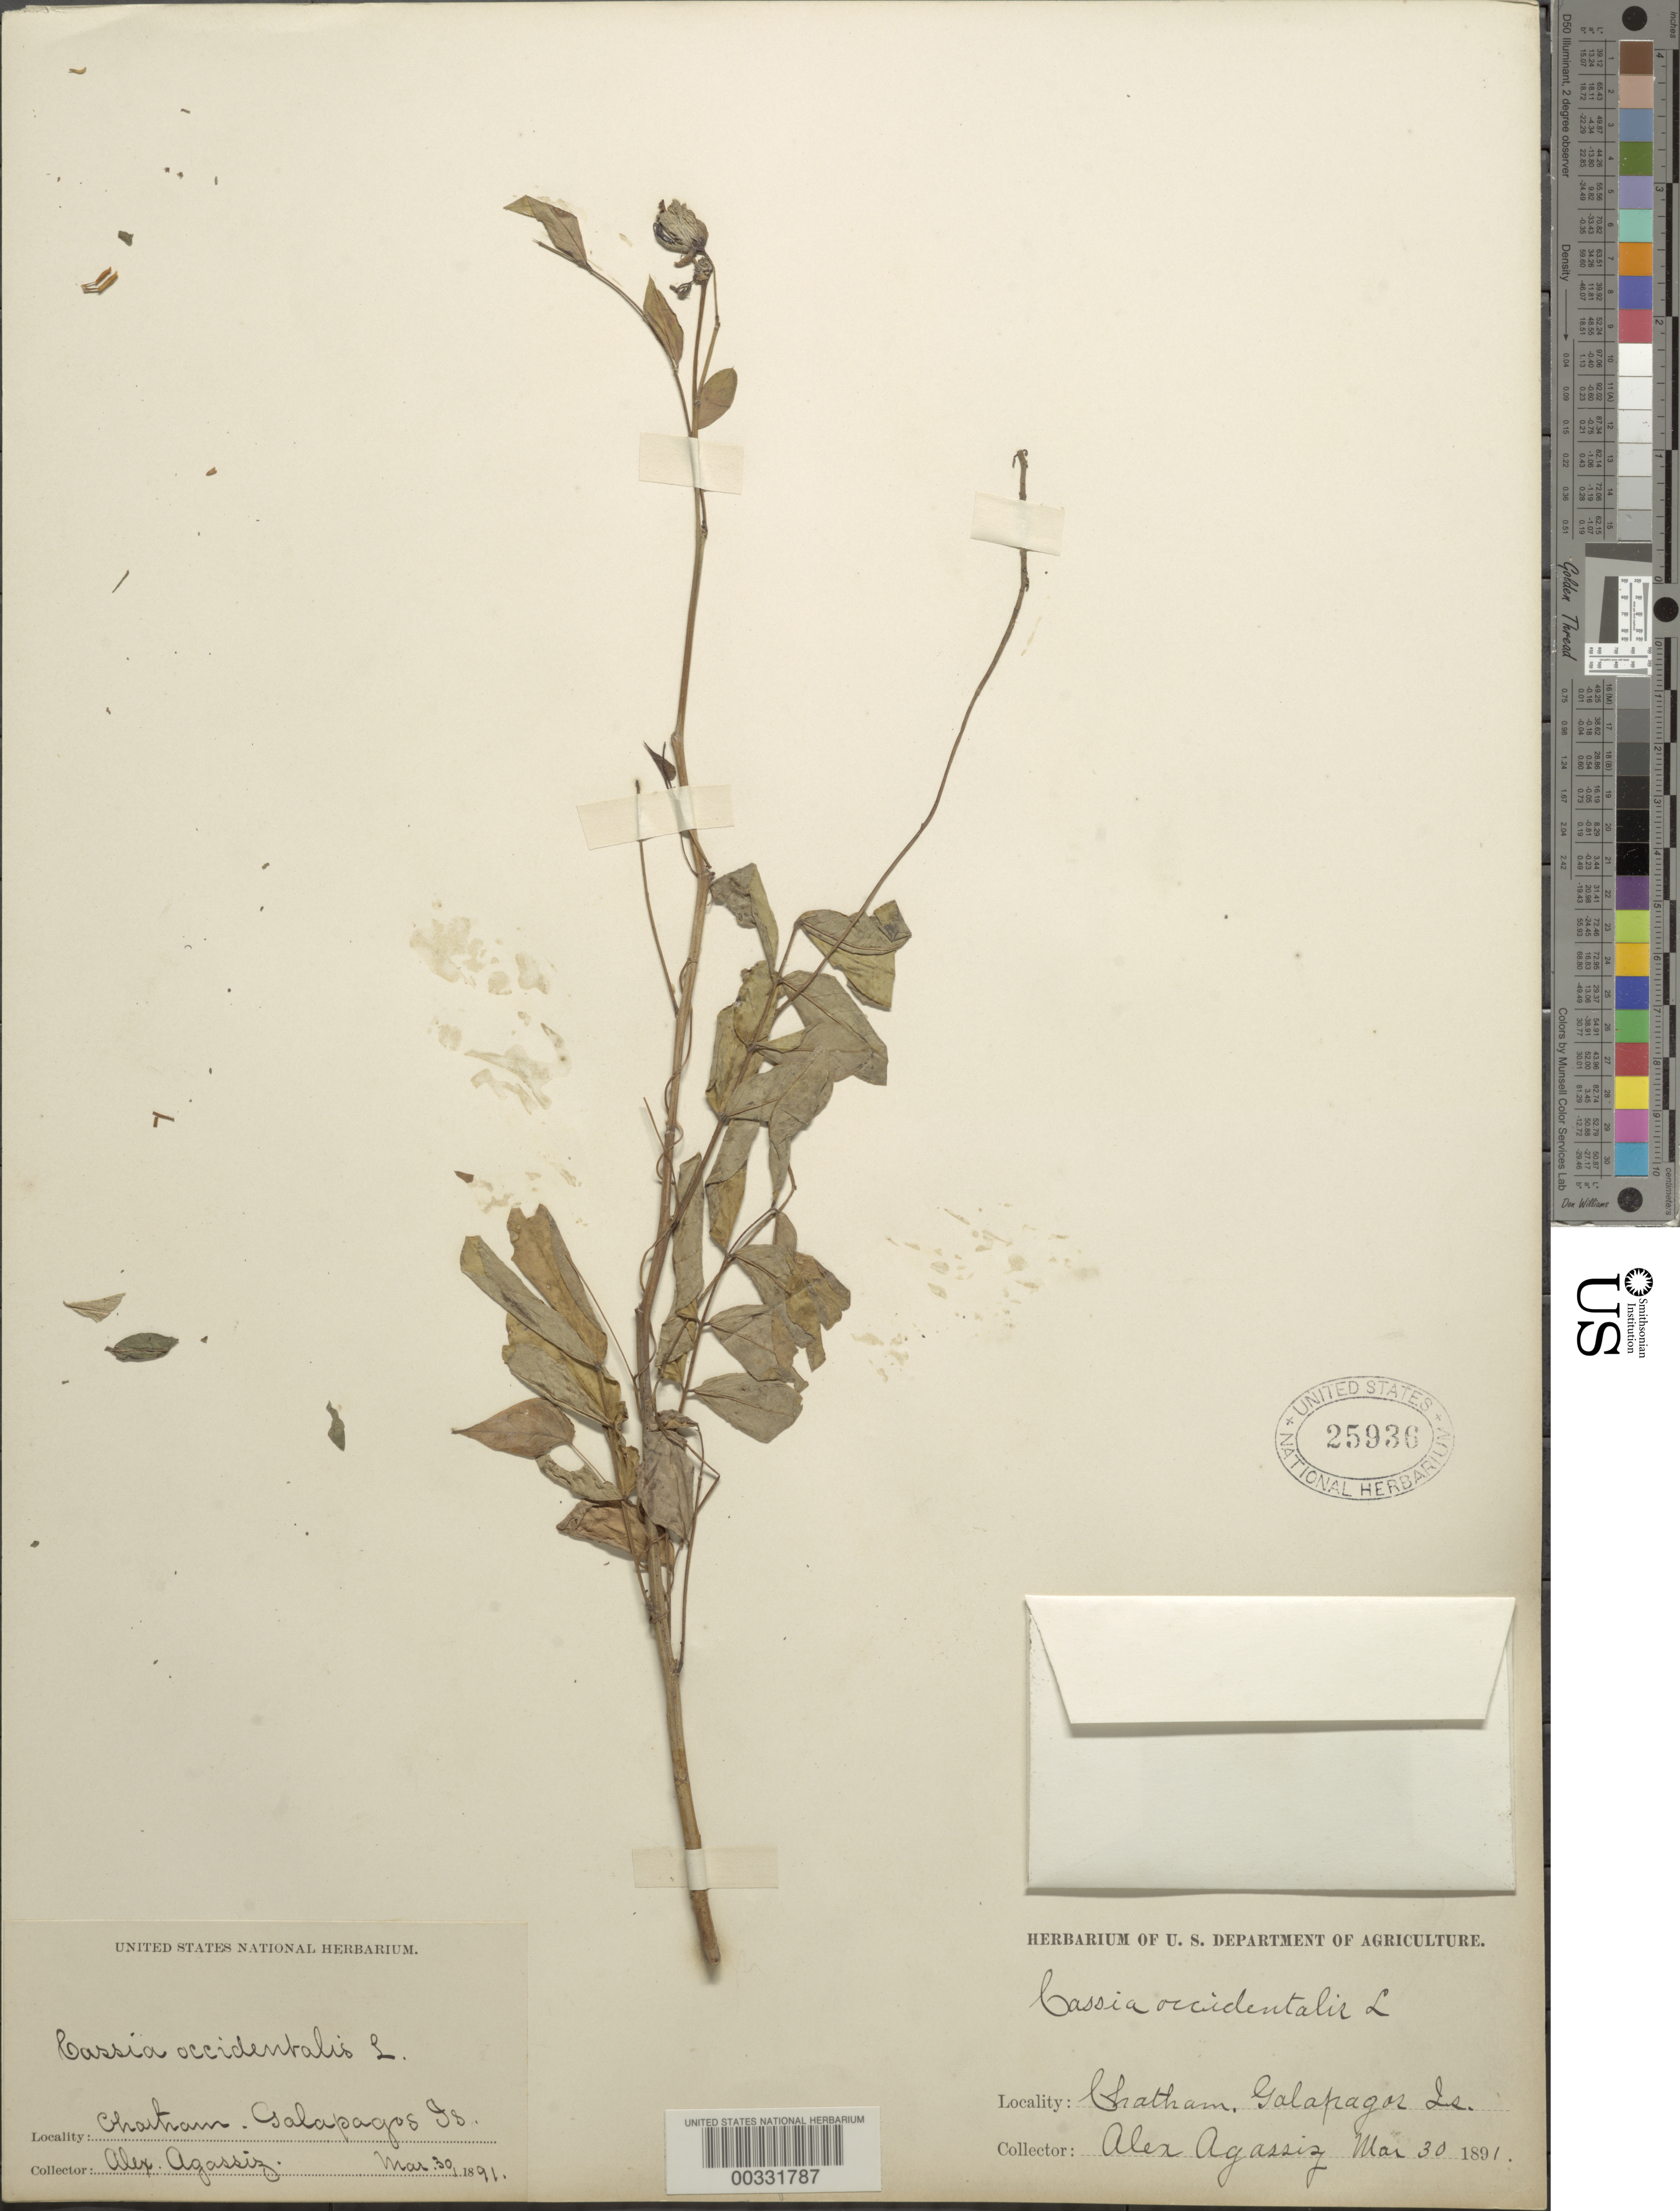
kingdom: Plantae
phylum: Tracheophyta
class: Magnoliopsida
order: Fabales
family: Fabaceae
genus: Senna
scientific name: Senna occidentalis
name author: (L.) Link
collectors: J. L. Agassiz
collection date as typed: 30 Mar 1891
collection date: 1891-03-30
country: Ecuador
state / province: Colón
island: San Cristóbal [Chatham]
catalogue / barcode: US 25936